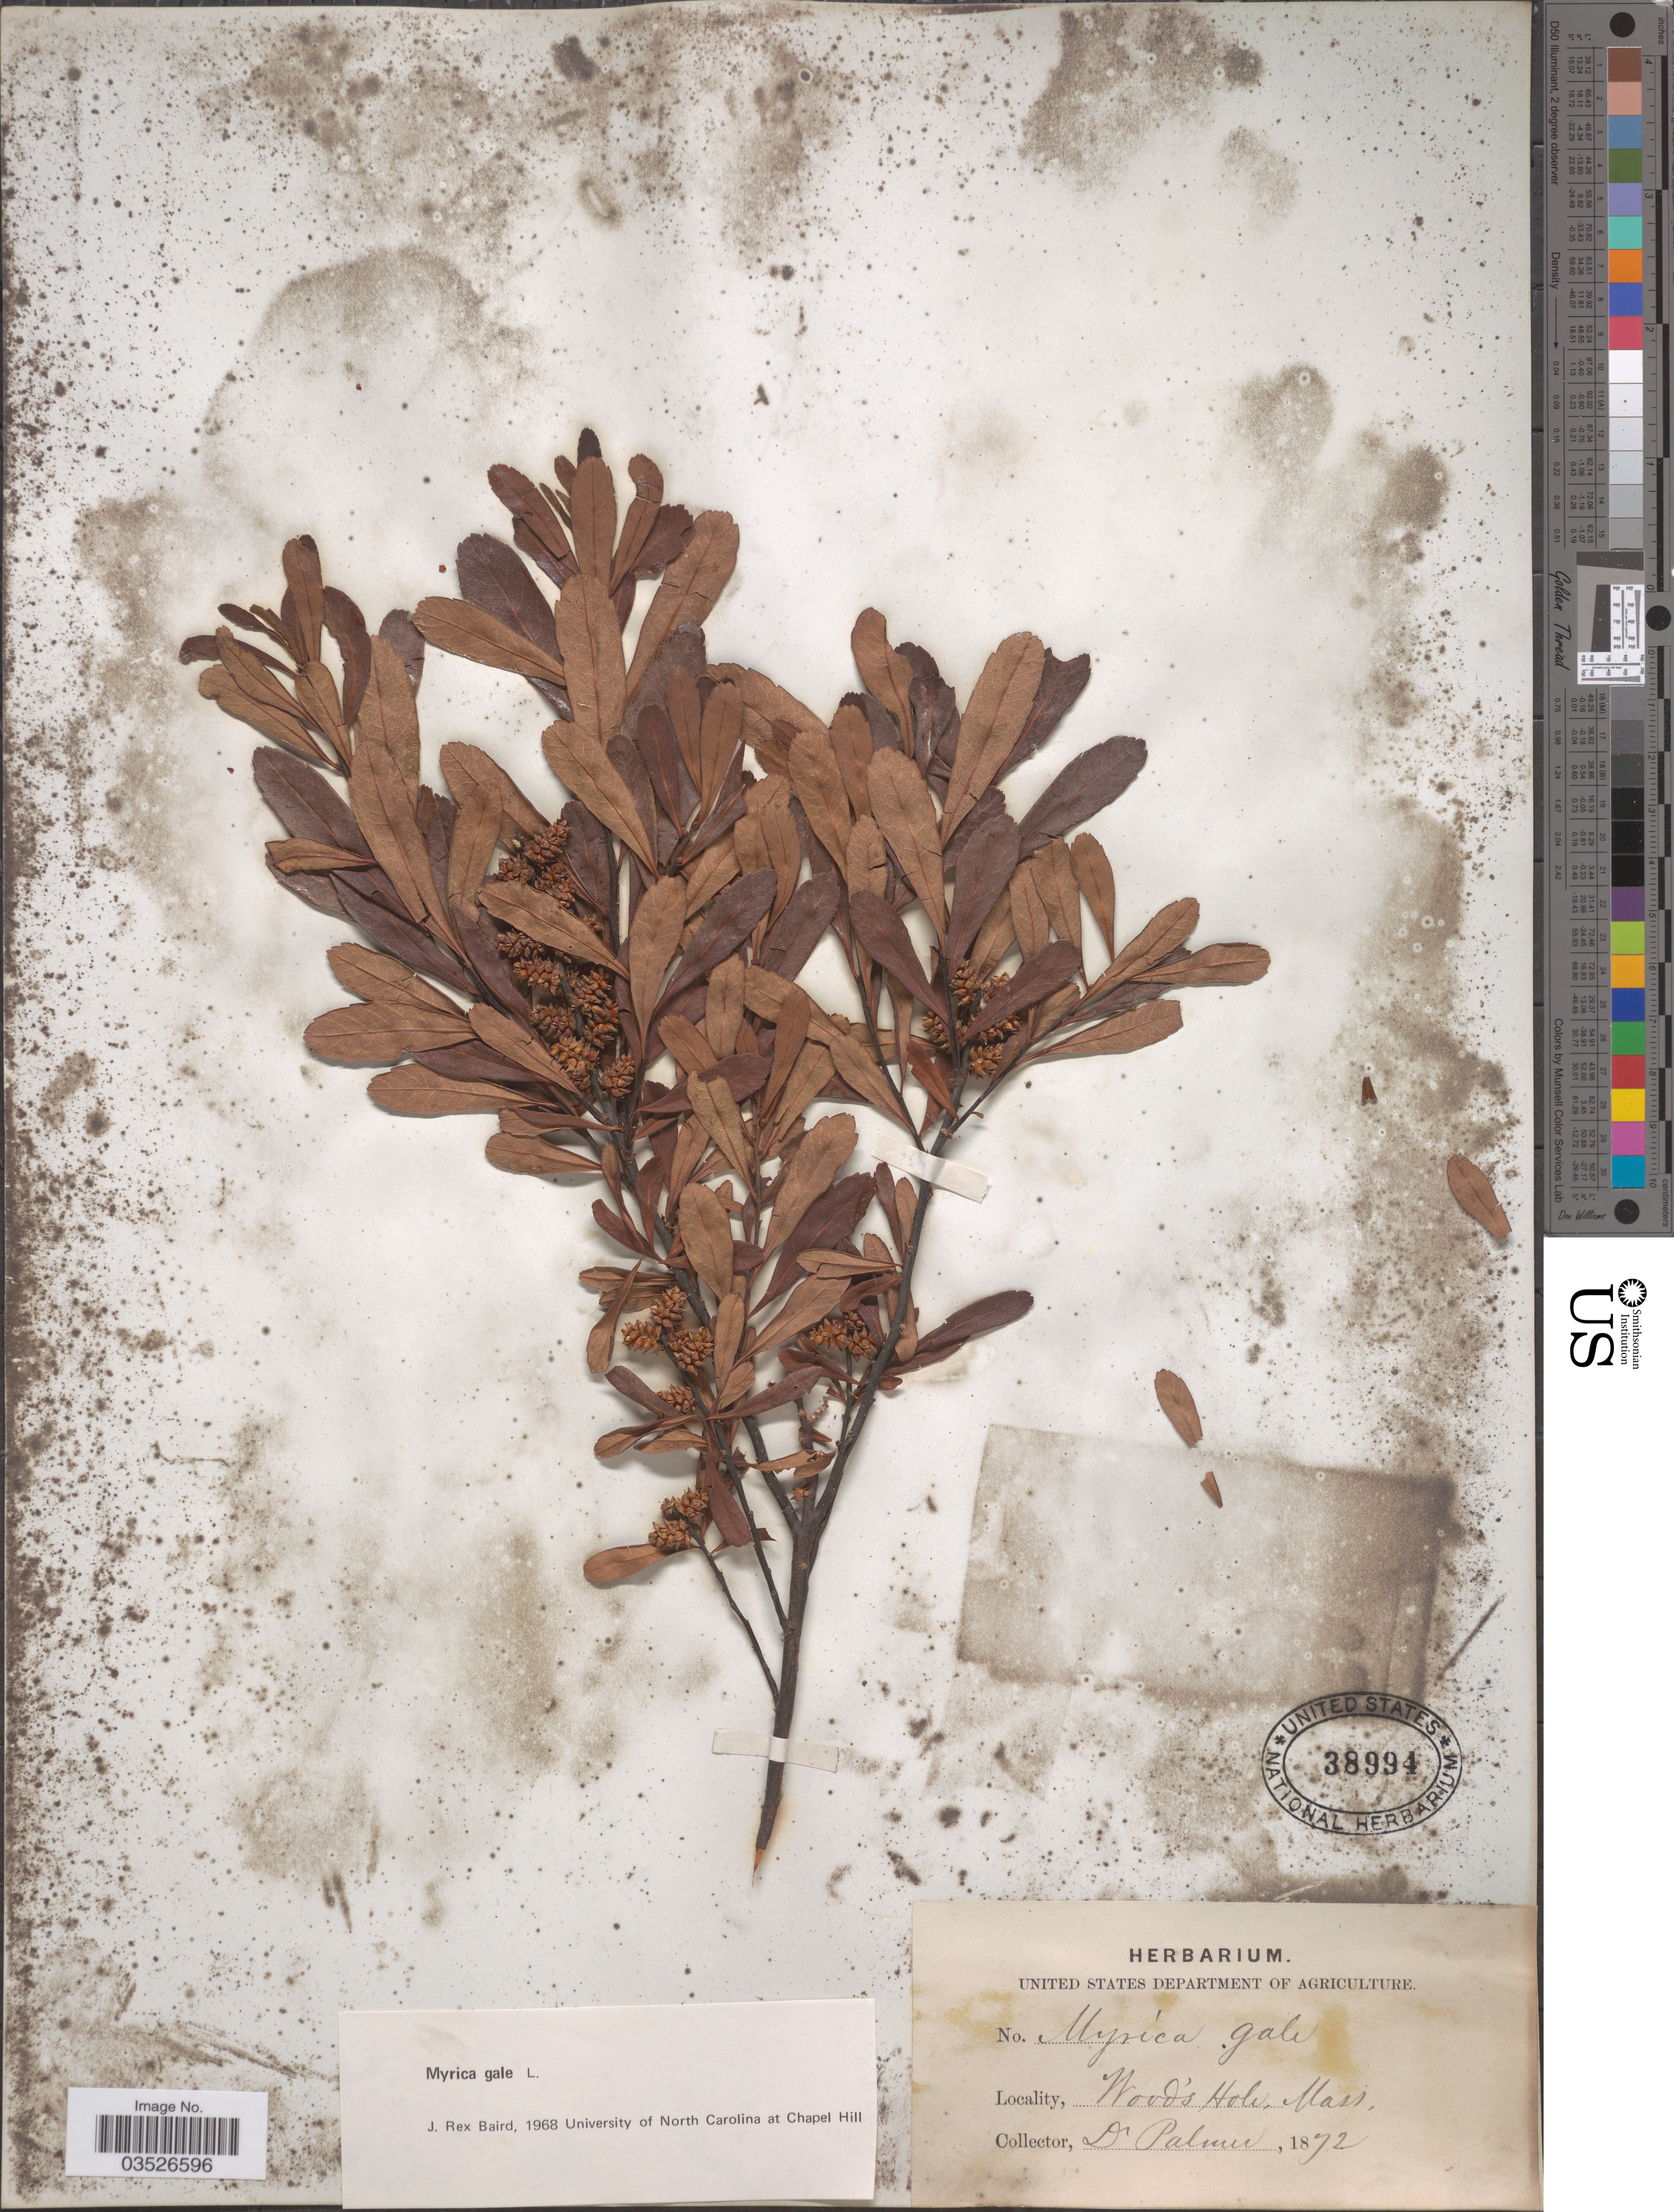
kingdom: Plantae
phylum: Tracheophyta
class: Magnoliopsida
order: Fagales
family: Myricaceae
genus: Myrica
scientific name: Myrica gale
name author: L.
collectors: Palmer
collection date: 1872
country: United States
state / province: Massachusetts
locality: Wood's Hole.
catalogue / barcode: US 38994